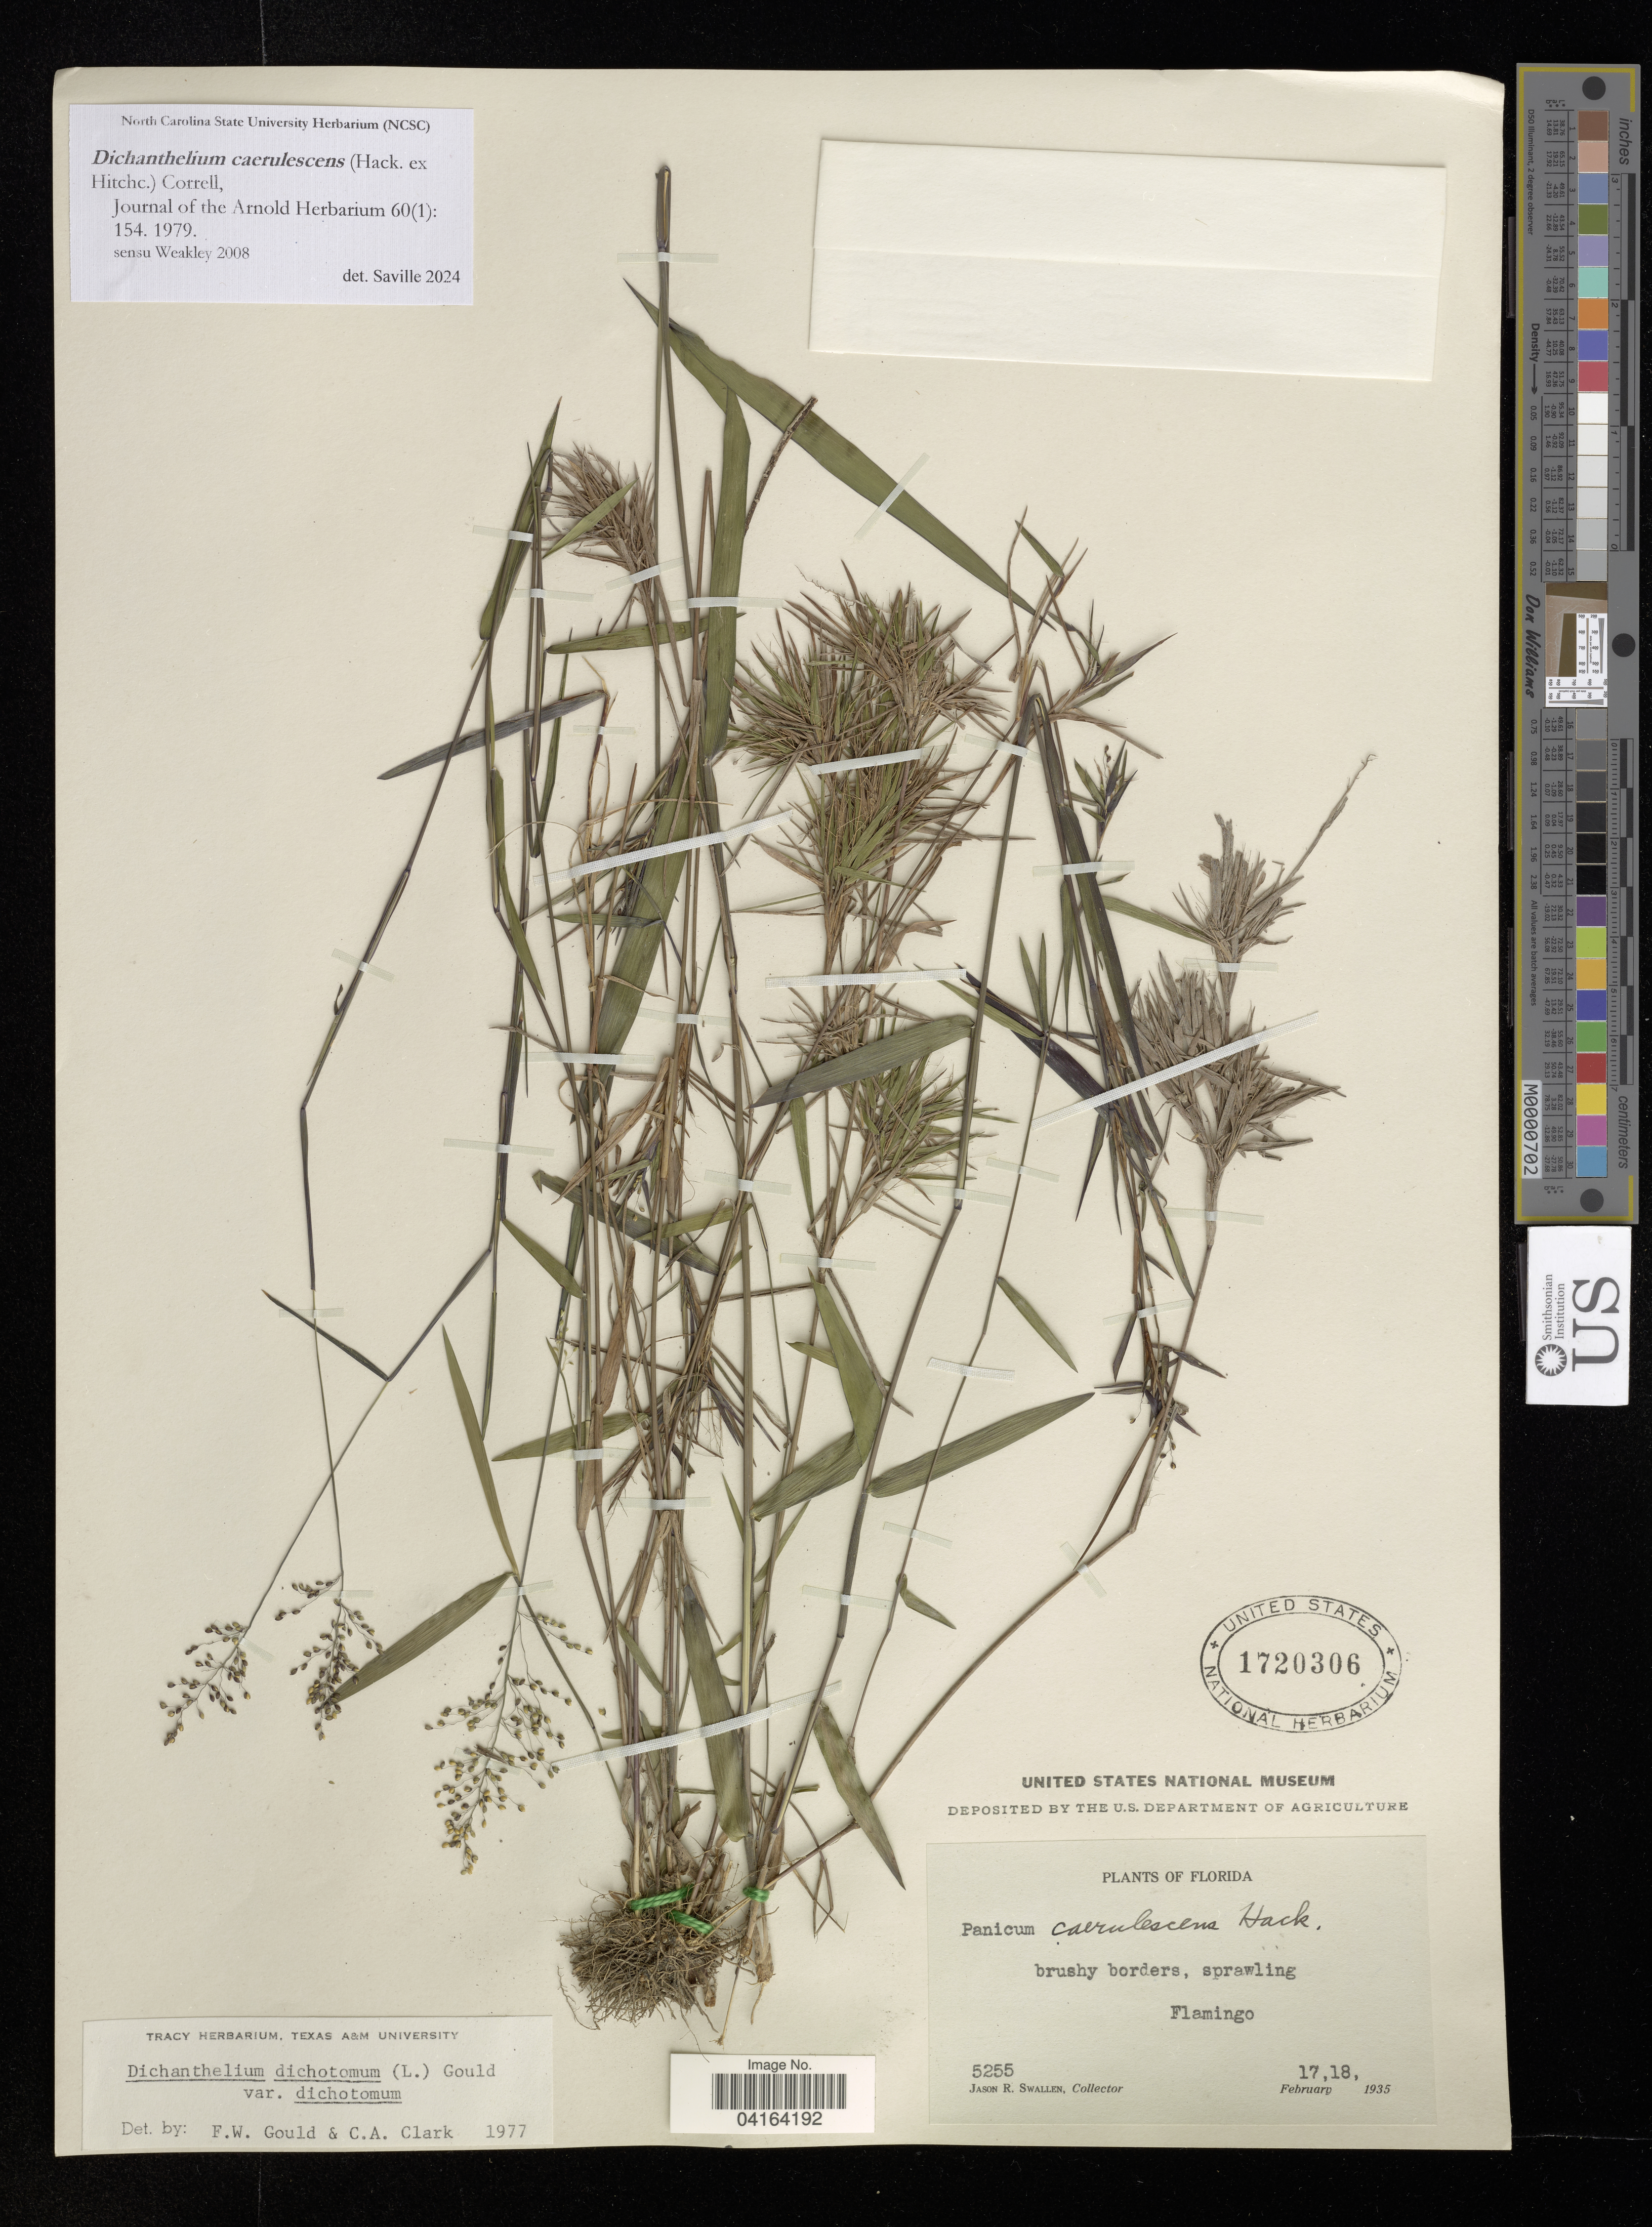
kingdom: Plantae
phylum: Tracheophyta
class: Liliopsida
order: Poales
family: Poaceae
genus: Dichanthelium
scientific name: Dichanthelium caerulescens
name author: (Hack. ex Hitchc.) Correll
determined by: Saville, A. C., (NCSC), North Carolina State University (UNITED STATES)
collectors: J. R. Swallen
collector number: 5255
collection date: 1935-02-17/1935-02-18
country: United States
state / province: Florida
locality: Flamingo.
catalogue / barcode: US 1720306